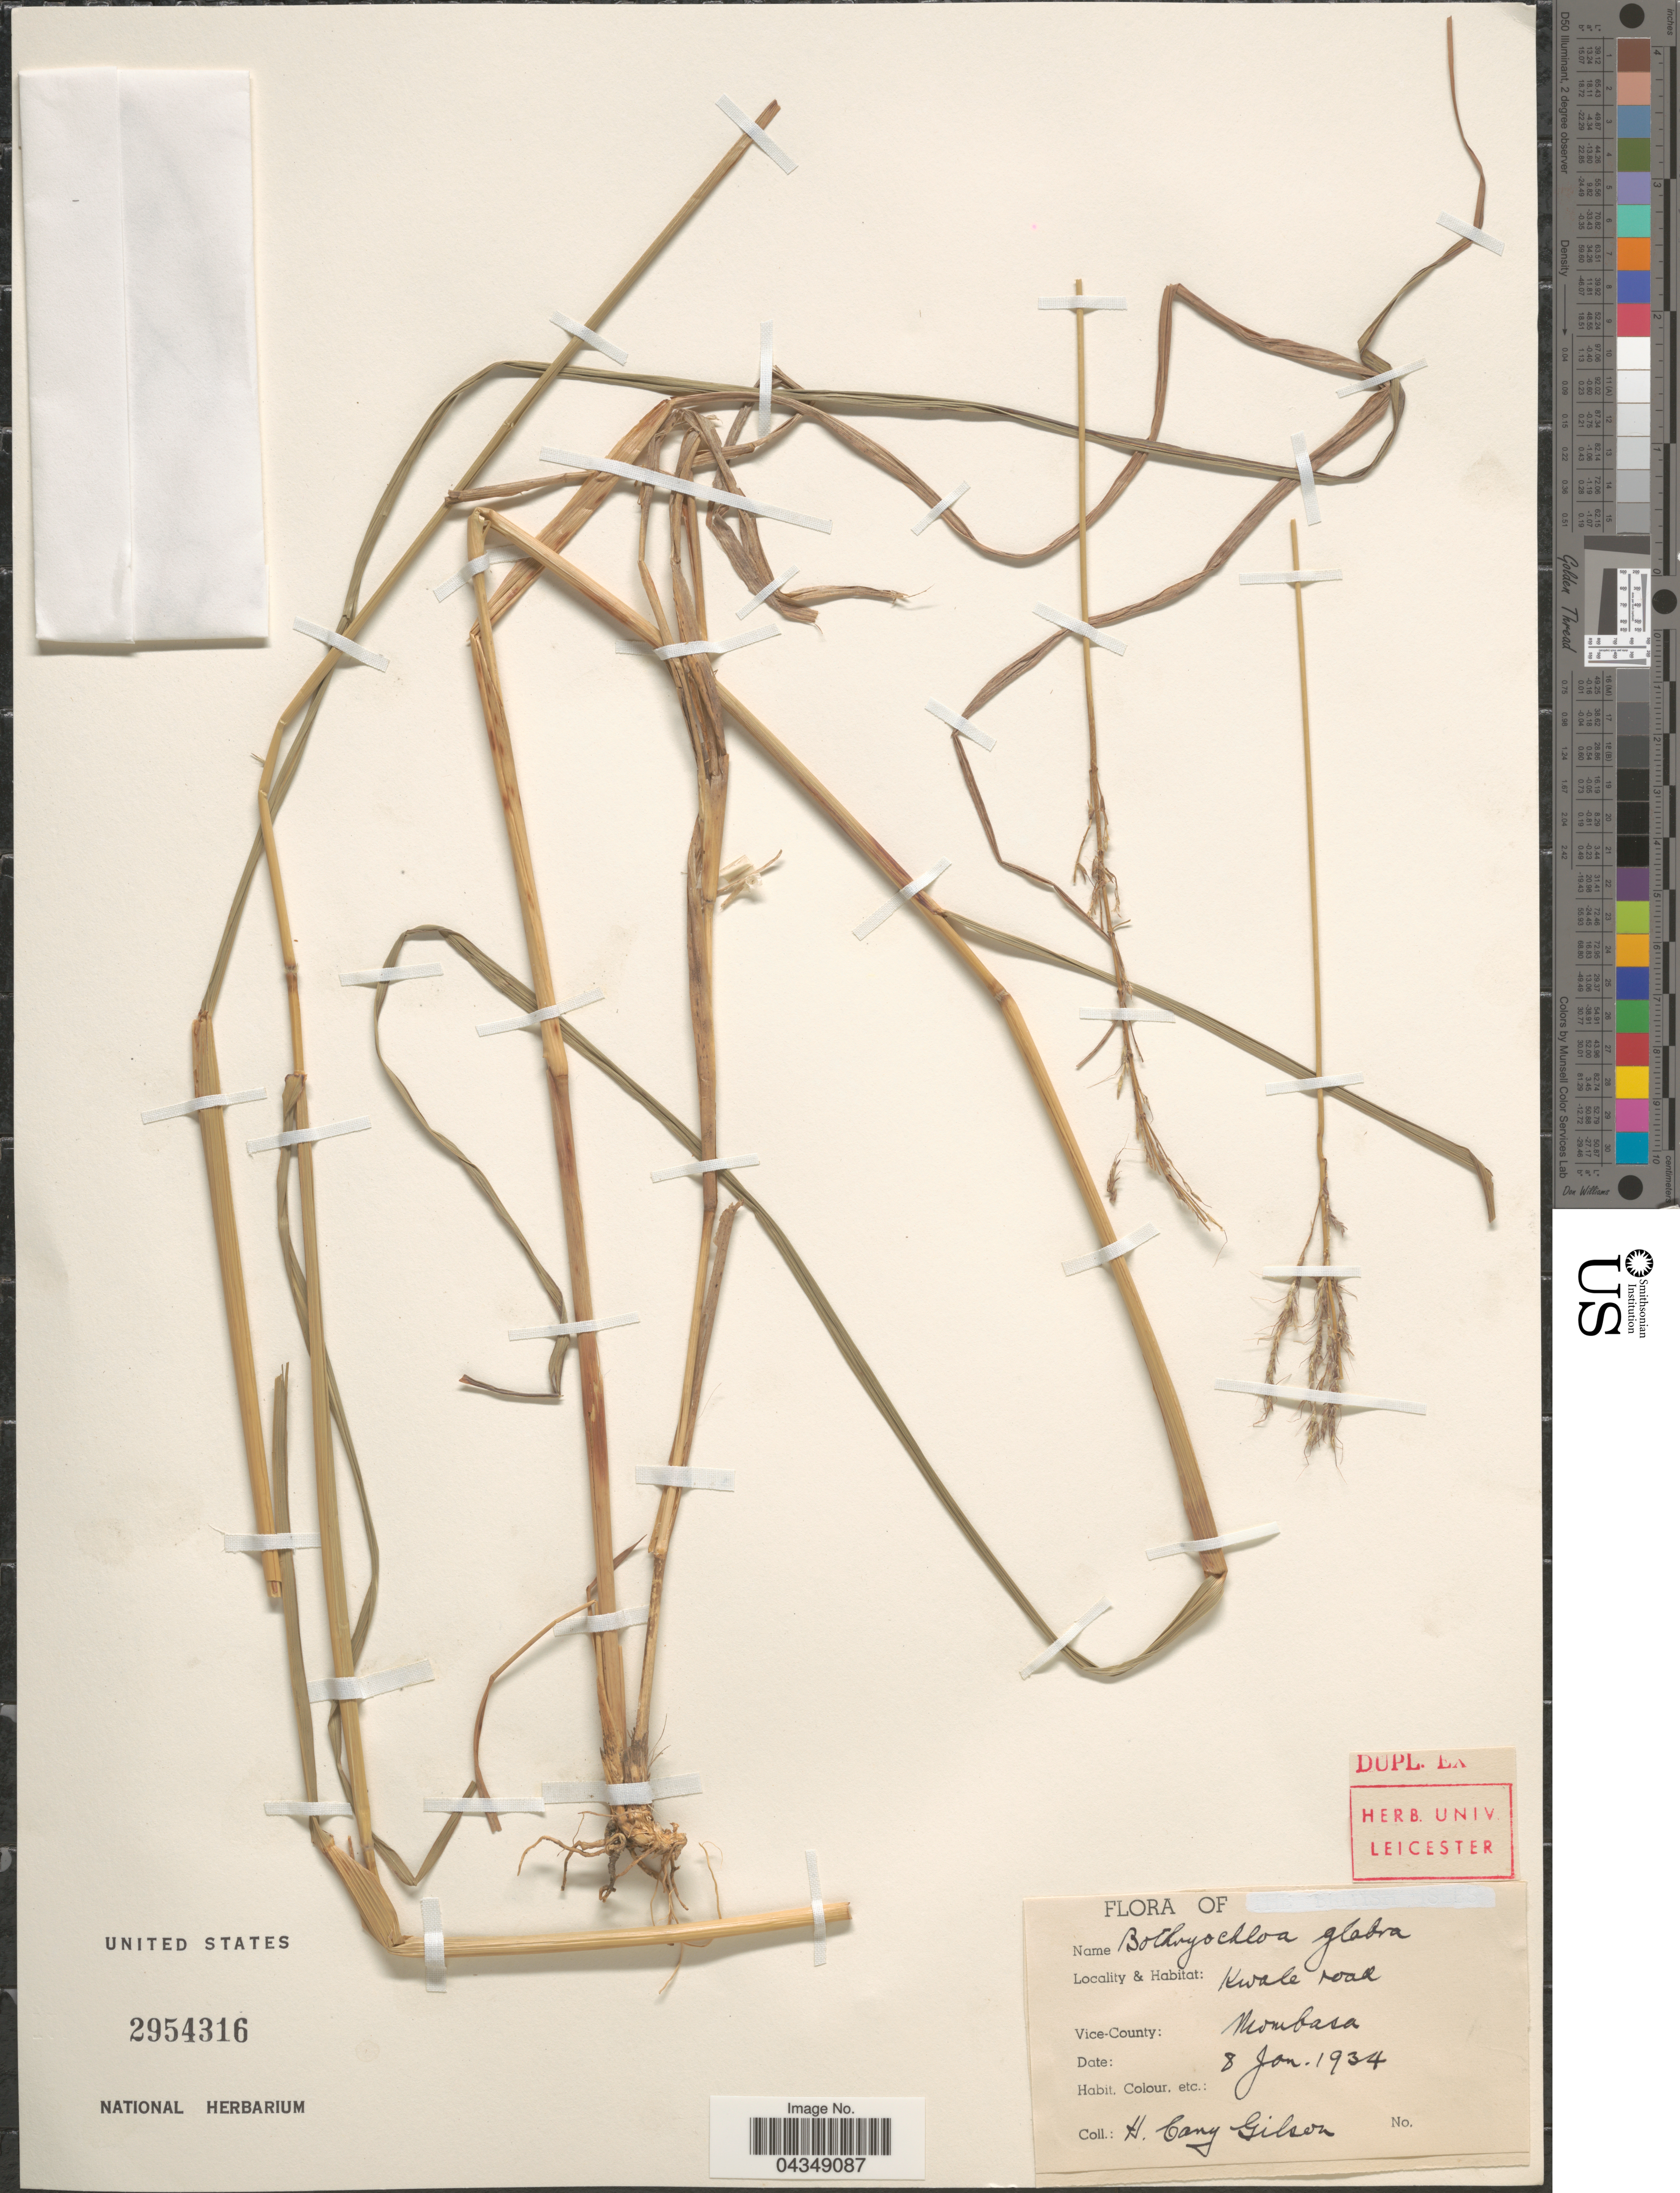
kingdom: Plantae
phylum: Tracheophyta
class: Liliopsida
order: Poales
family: Poaceae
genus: Bothriochloa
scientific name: Bothriochloa bladhii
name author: (Retz.) S.T. Blake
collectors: H. Gilson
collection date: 1934-01-08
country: Kenya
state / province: Mombasa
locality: Kwale road.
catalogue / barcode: US 2954316